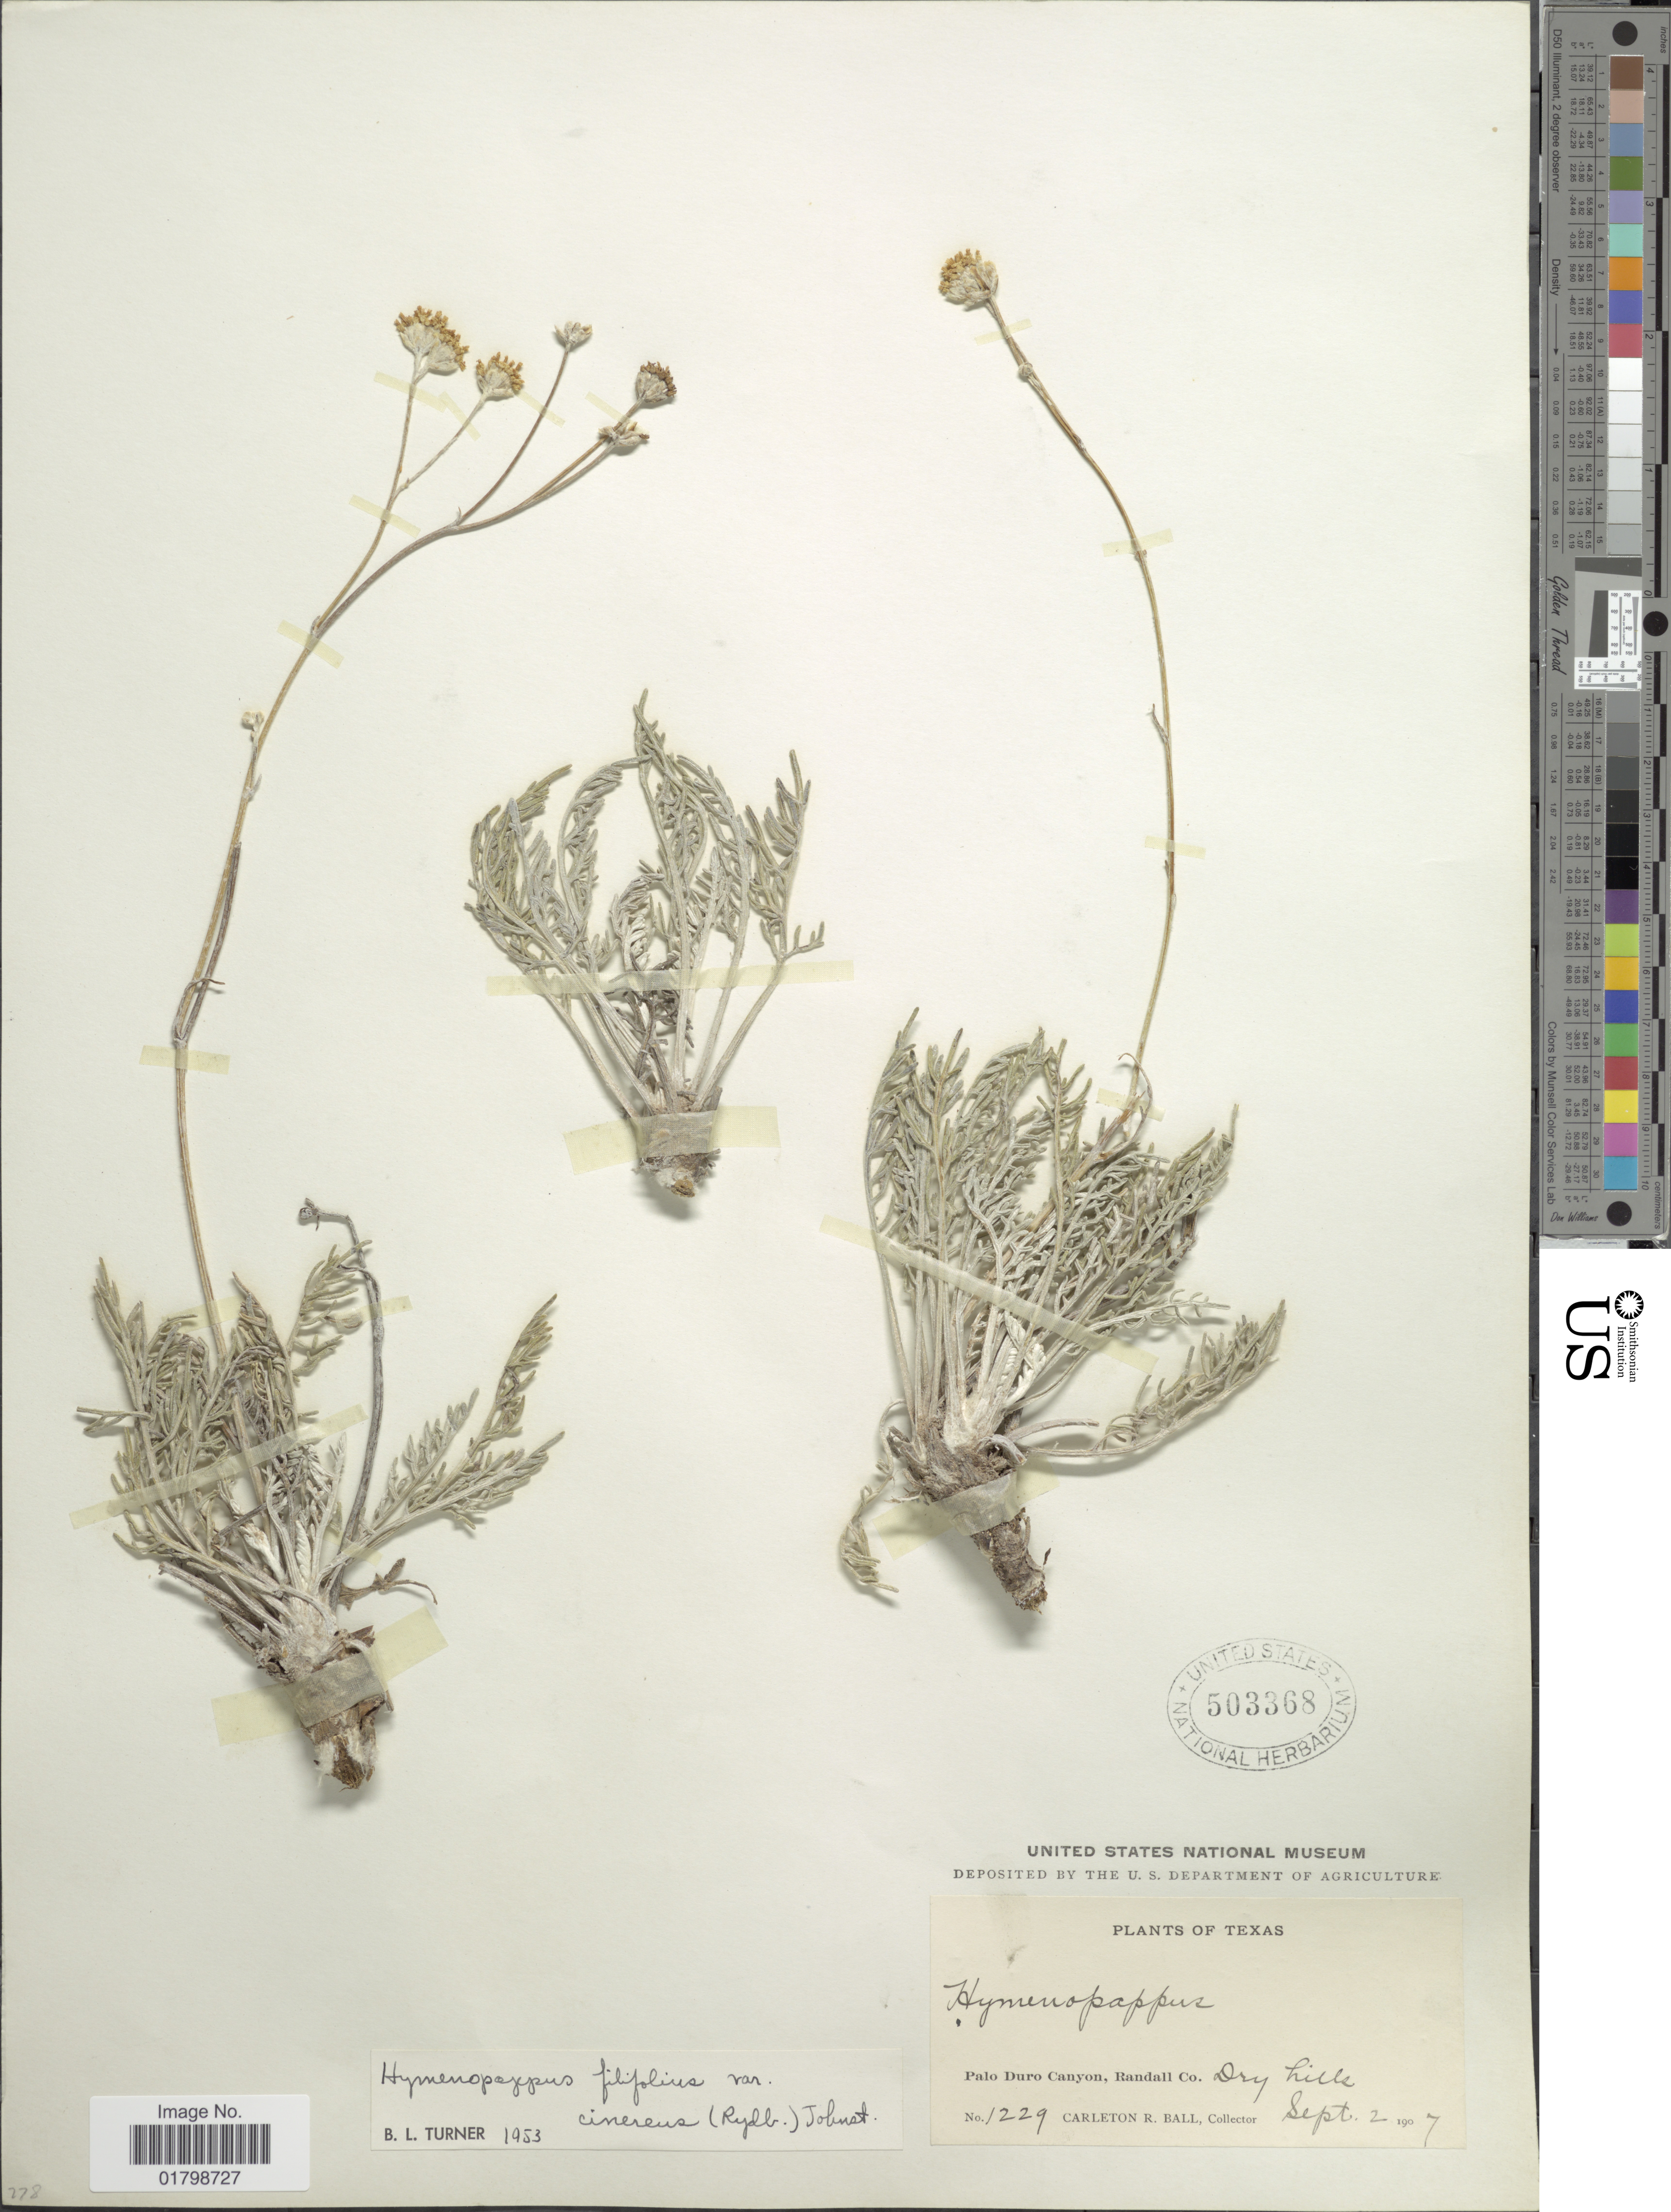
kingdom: Plantae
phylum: Tracheophyta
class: Magnoliopsida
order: Asterales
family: Asteraceae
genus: Hymenopappus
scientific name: Hymenopappus filifolius var. cinereus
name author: (Rydb.) I.M. Johnst.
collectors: C. R. Ball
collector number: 1229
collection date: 1907-09-02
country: United States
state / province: Texas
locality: Palo Duro Canyon, Randall Co.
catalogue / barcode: US 503368